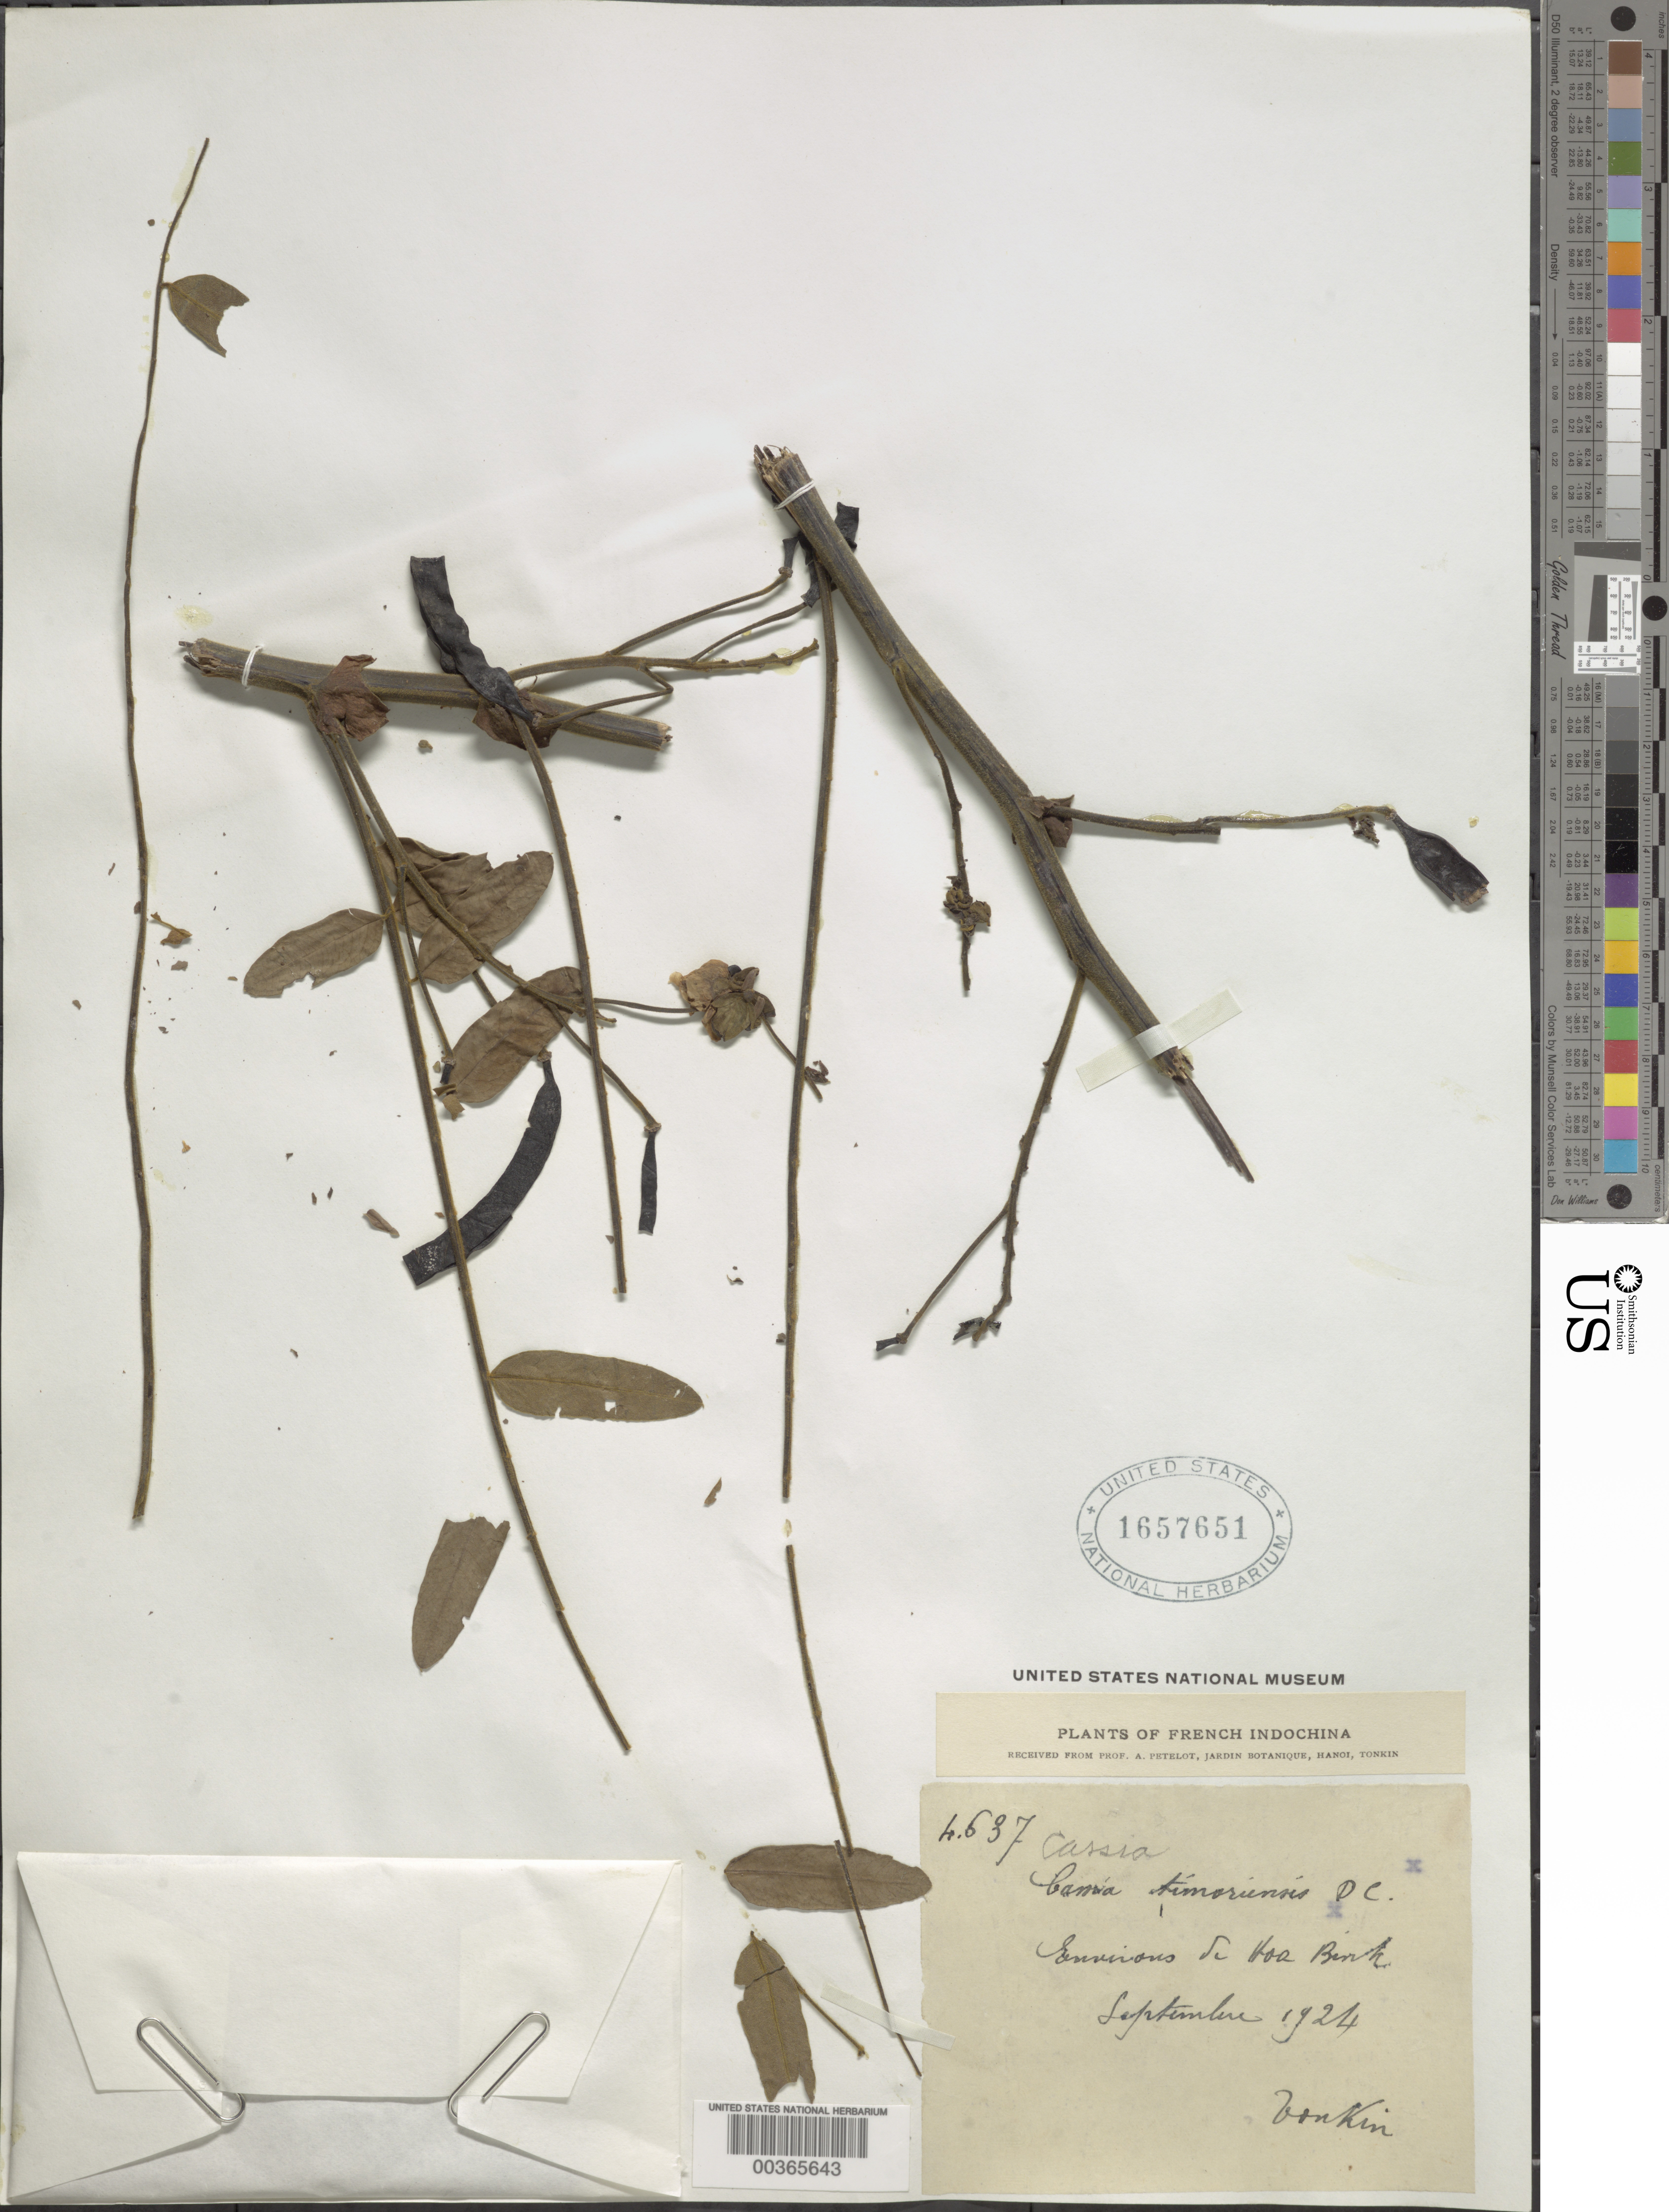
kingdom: Plantae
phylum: Tracheophyta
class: Magnoliopsida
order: Fabales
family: Fabaceae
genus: Senna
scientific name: Senna timorensis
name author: (DC.) H.S. Irwin & Barneby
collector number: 637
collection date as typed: Sep 1924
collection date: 1924-09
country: Vietnam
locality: Environs de hoa binh; tonkin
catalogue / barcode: US 1657651